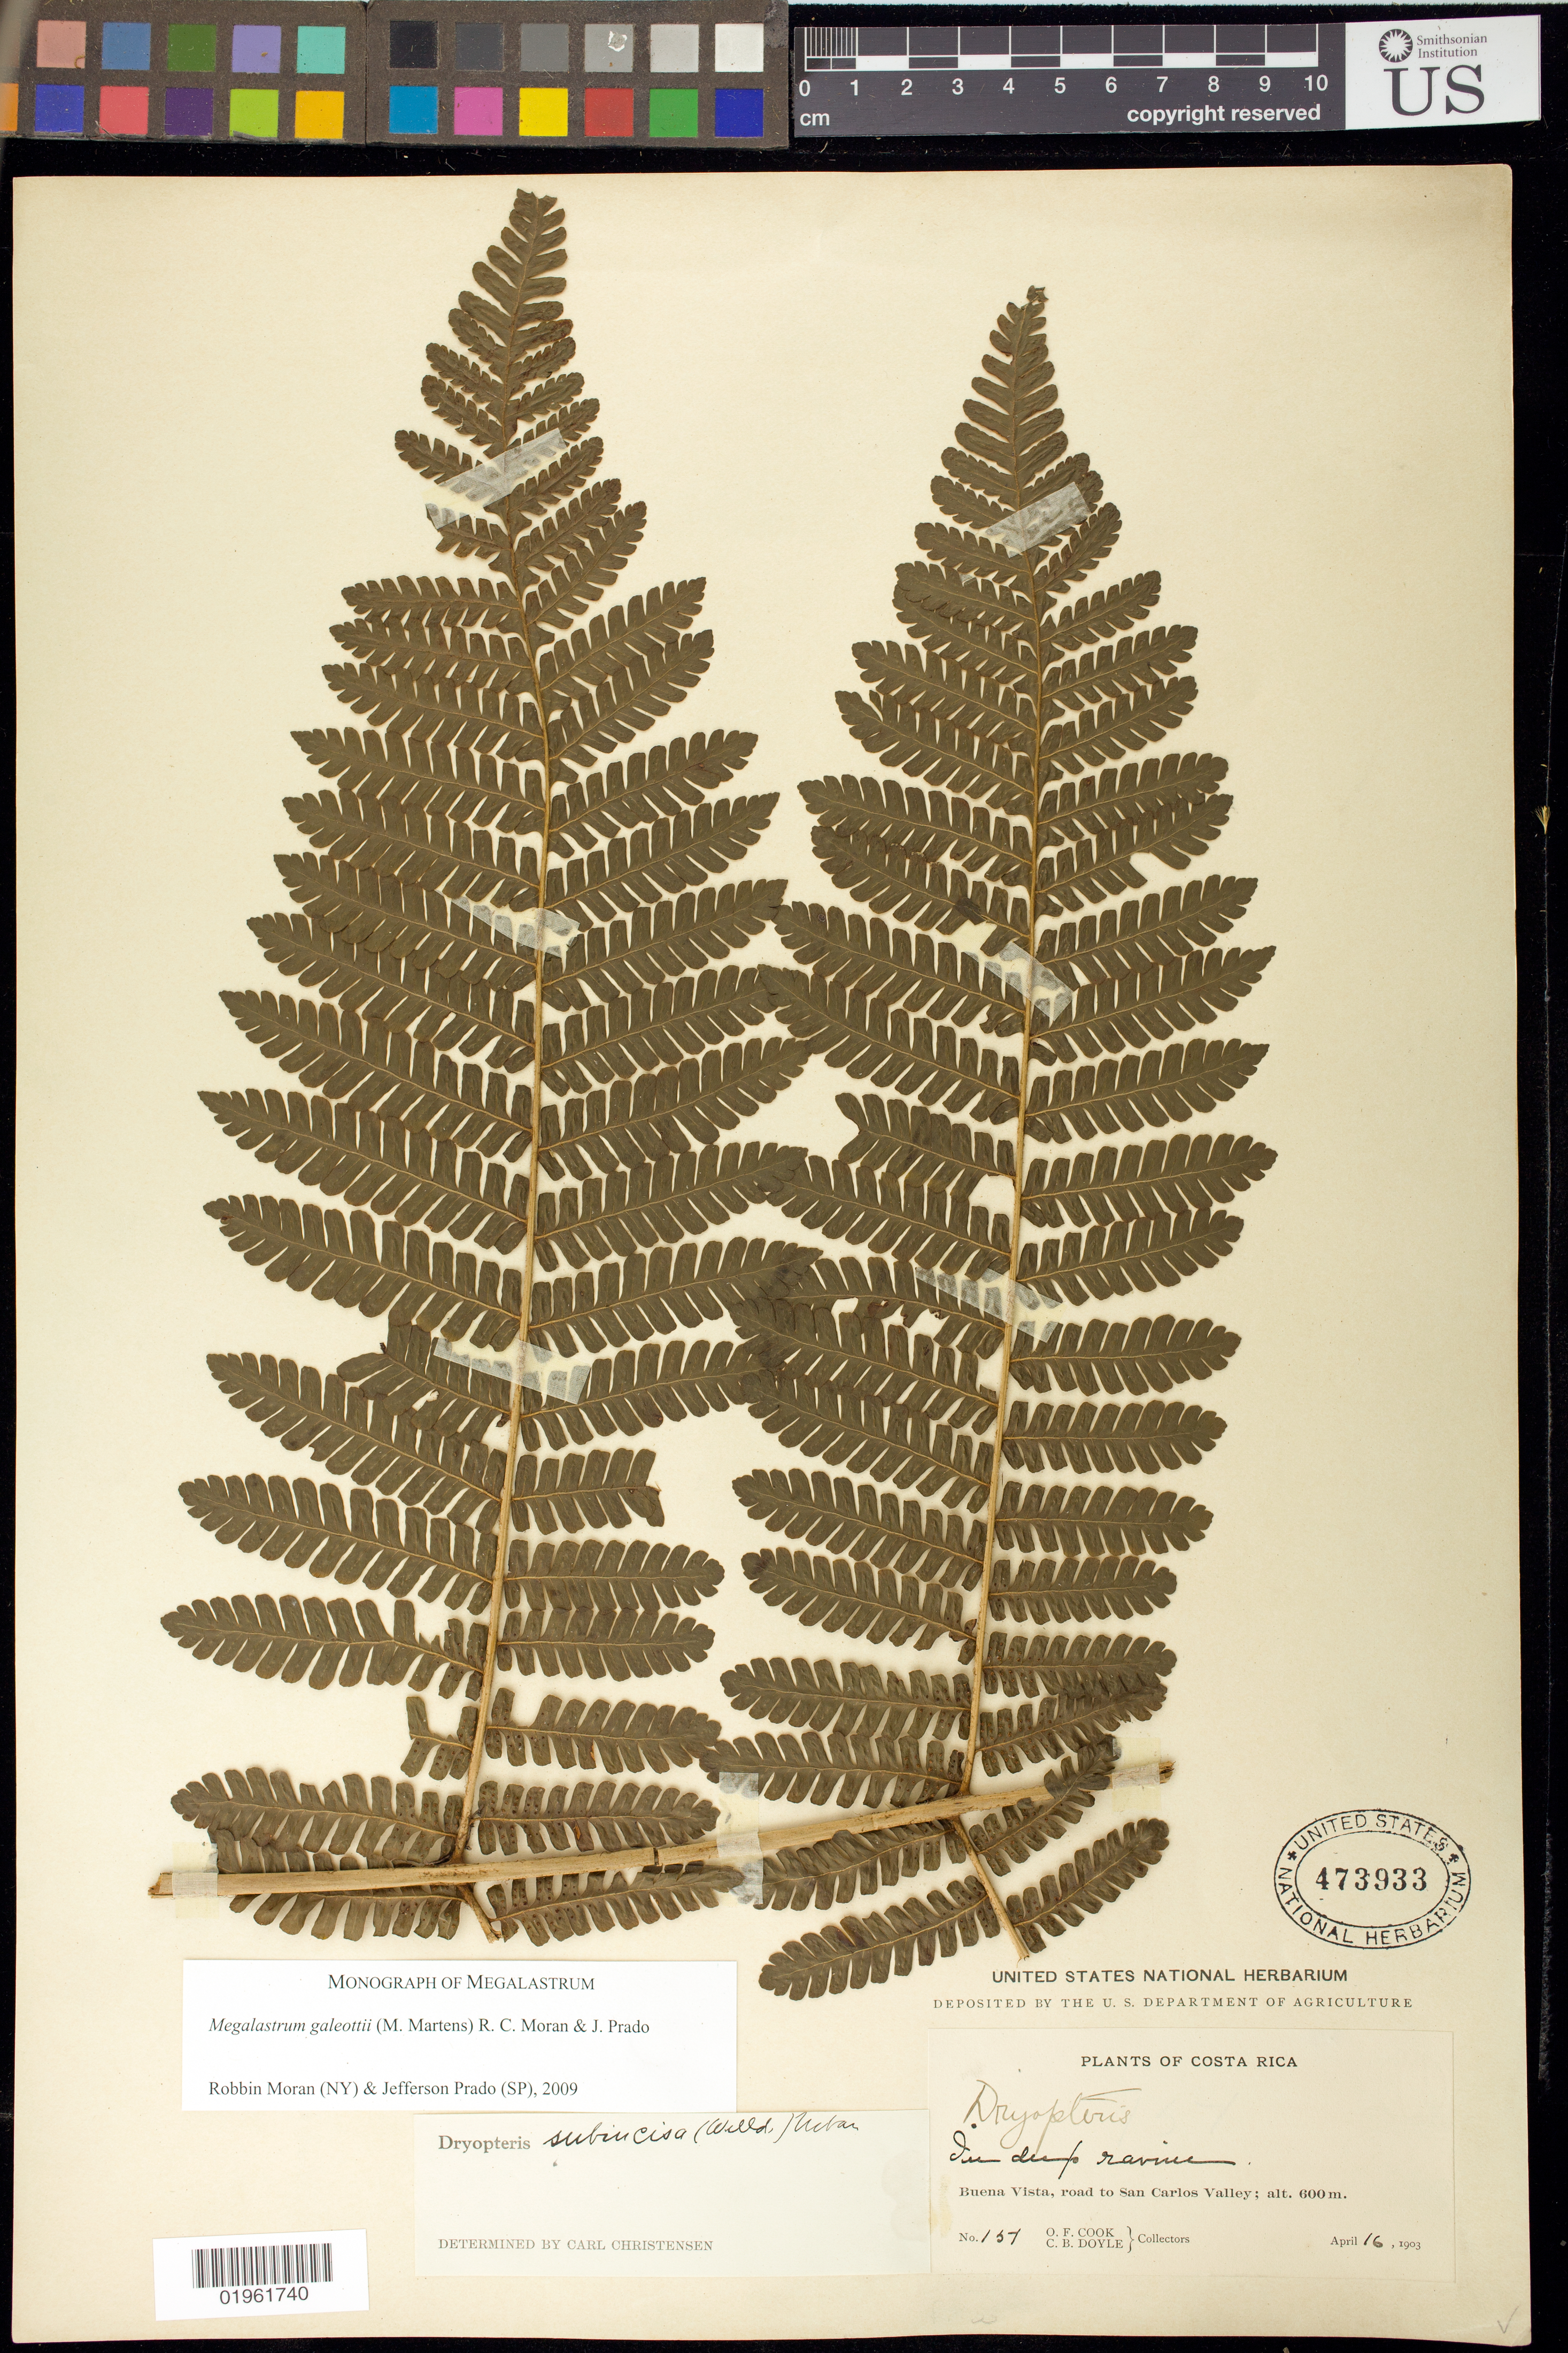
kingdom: Plantae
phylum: Tracheophyta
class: Polypodiopsida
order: Polypodiales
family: Dryopteridaceae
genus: Megalastrum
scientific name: Megalastrum galeottii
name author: (M. Martens) R.C. Moran & J. Prado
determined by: Moran, R. C.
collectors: O. F. Cook & C. Doyle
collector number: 157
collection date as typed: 16 Apr 1903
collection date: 1903-04-16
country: Costa Rica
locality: Buena Vista, road to San Carlos Valley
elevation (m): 600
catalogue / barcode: US 473933